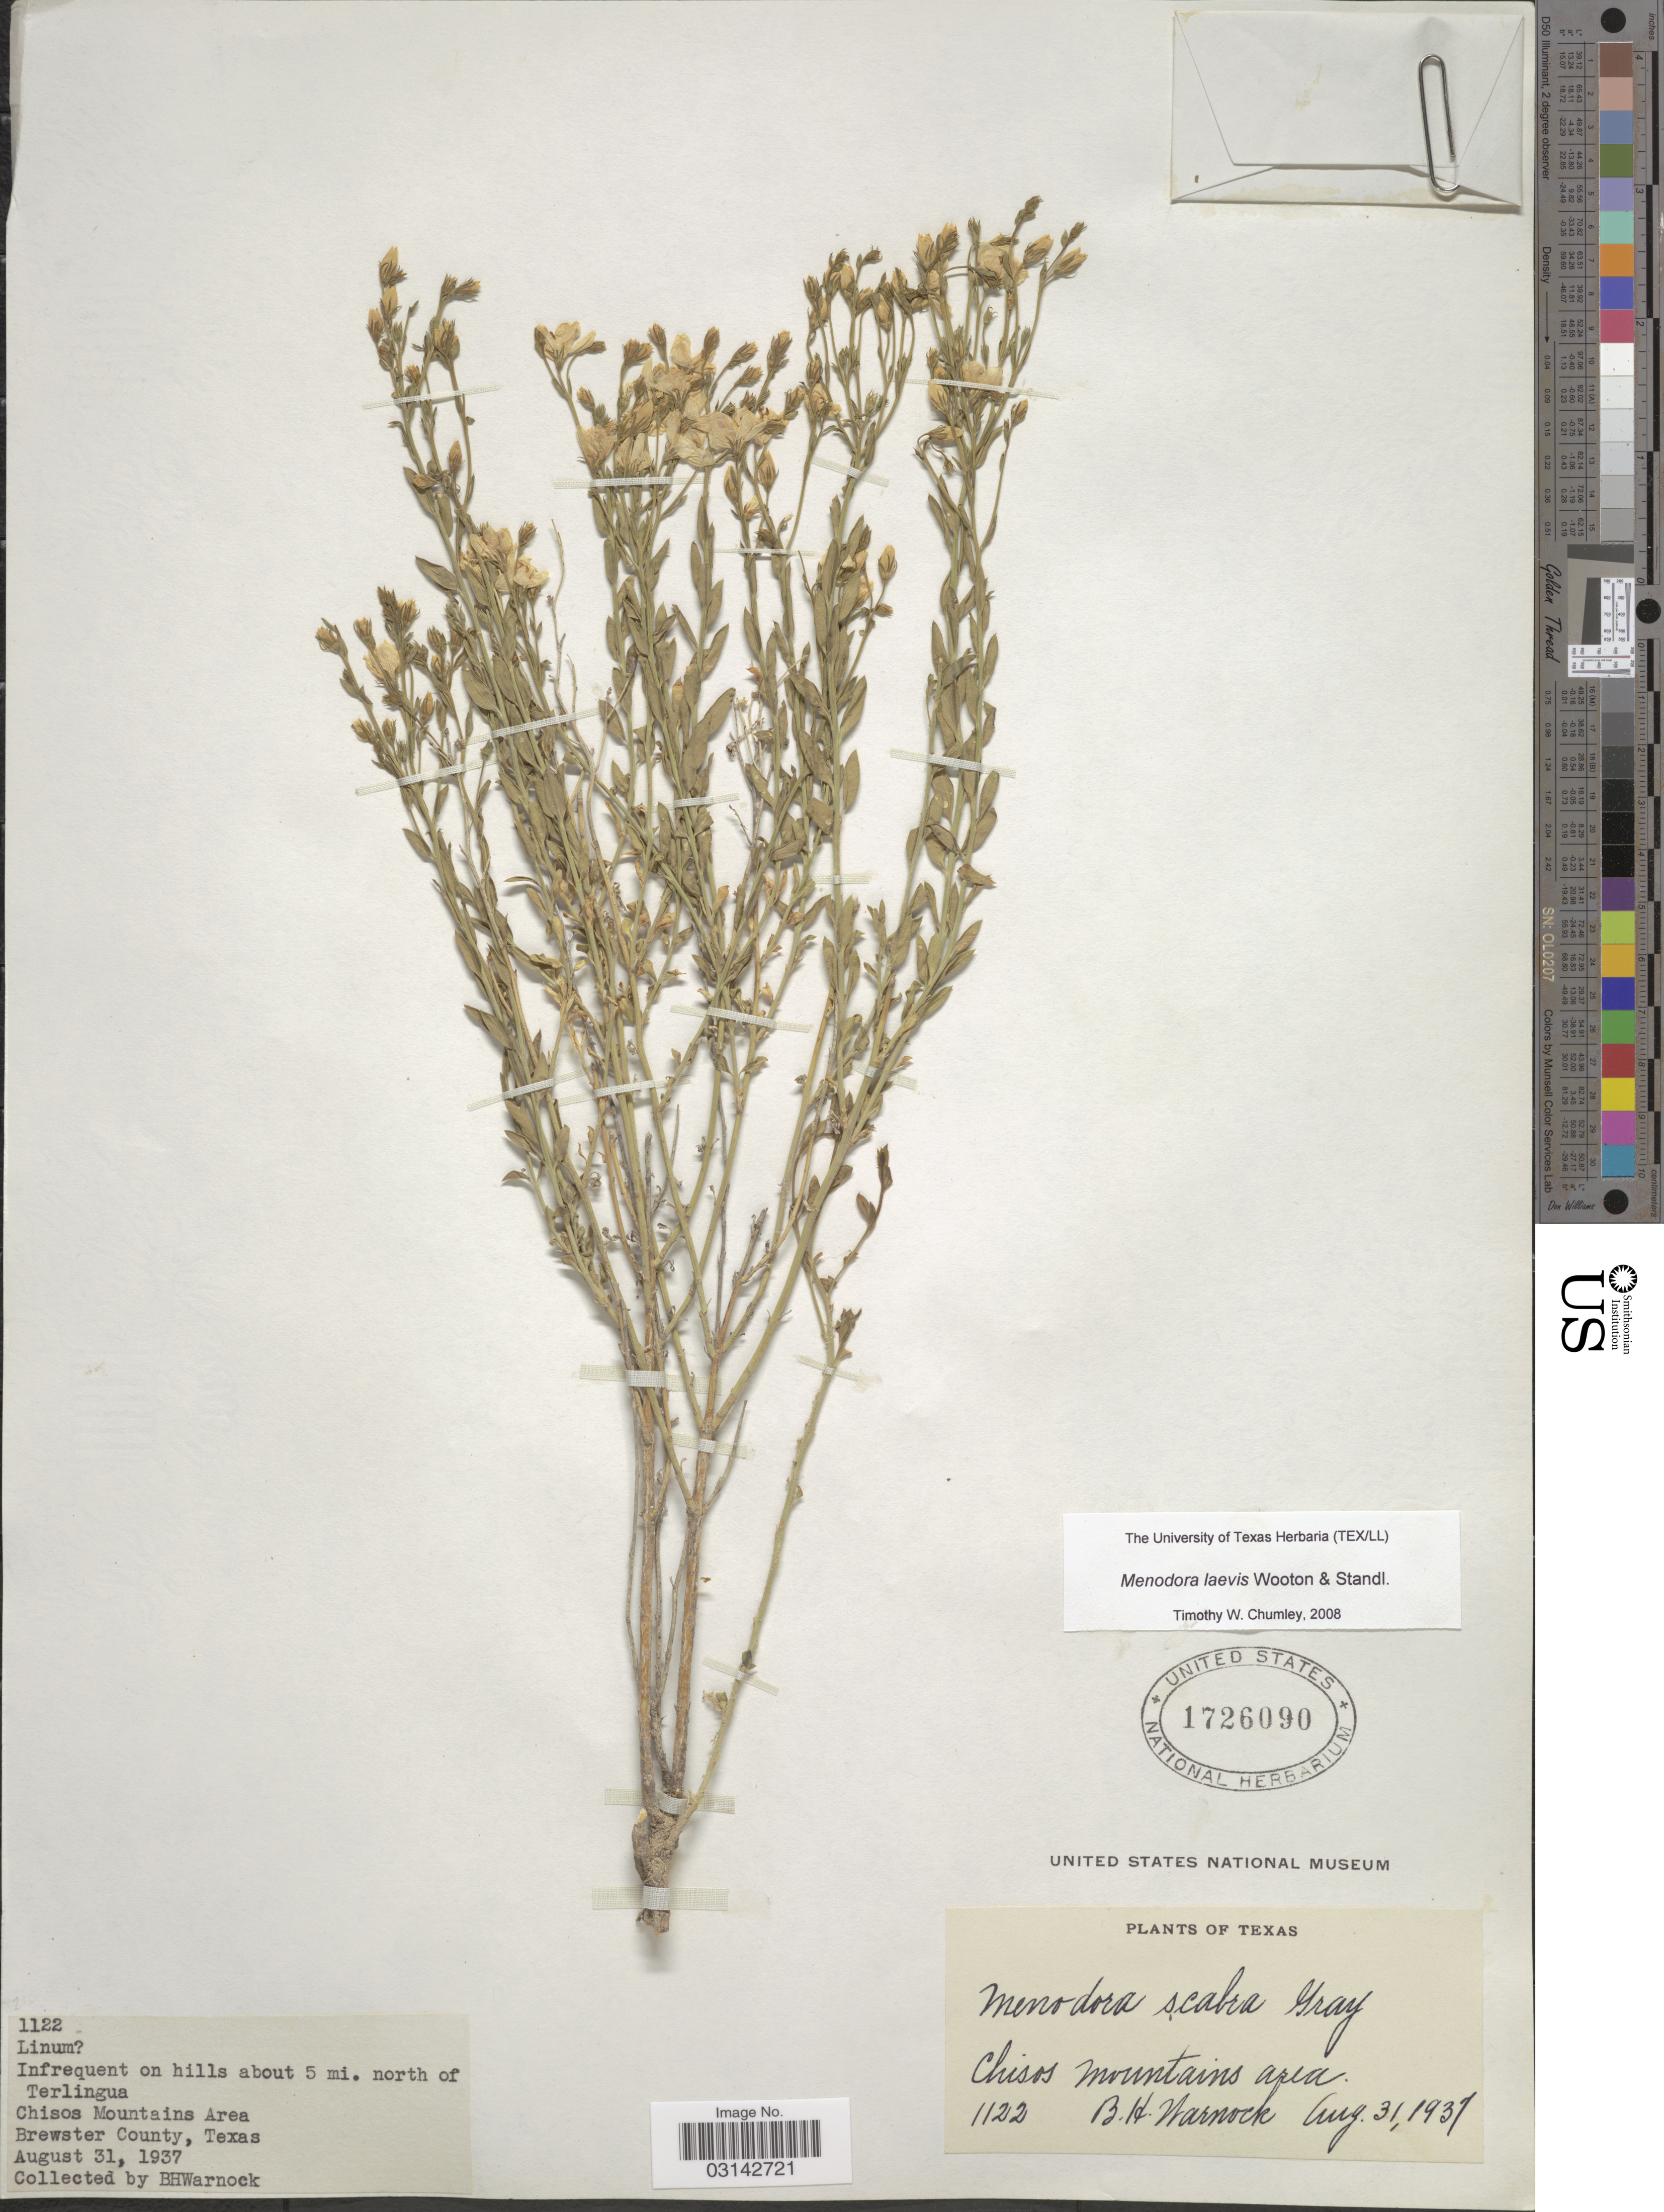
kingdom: Plantae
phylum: Tracheophyta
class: Magnoliopsida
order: Lamiales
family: Oleaceae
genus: Menodora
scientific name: Menodora laevis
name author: Wooton & Standl.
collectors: B. H. Warnock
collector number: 1122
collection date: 1937-08-31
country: United States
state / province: Texas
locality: Infrequent on hills about 5 mi. north of Terlingua, Chisos Mountains Area, Brewster County.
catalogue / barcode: US 1726090